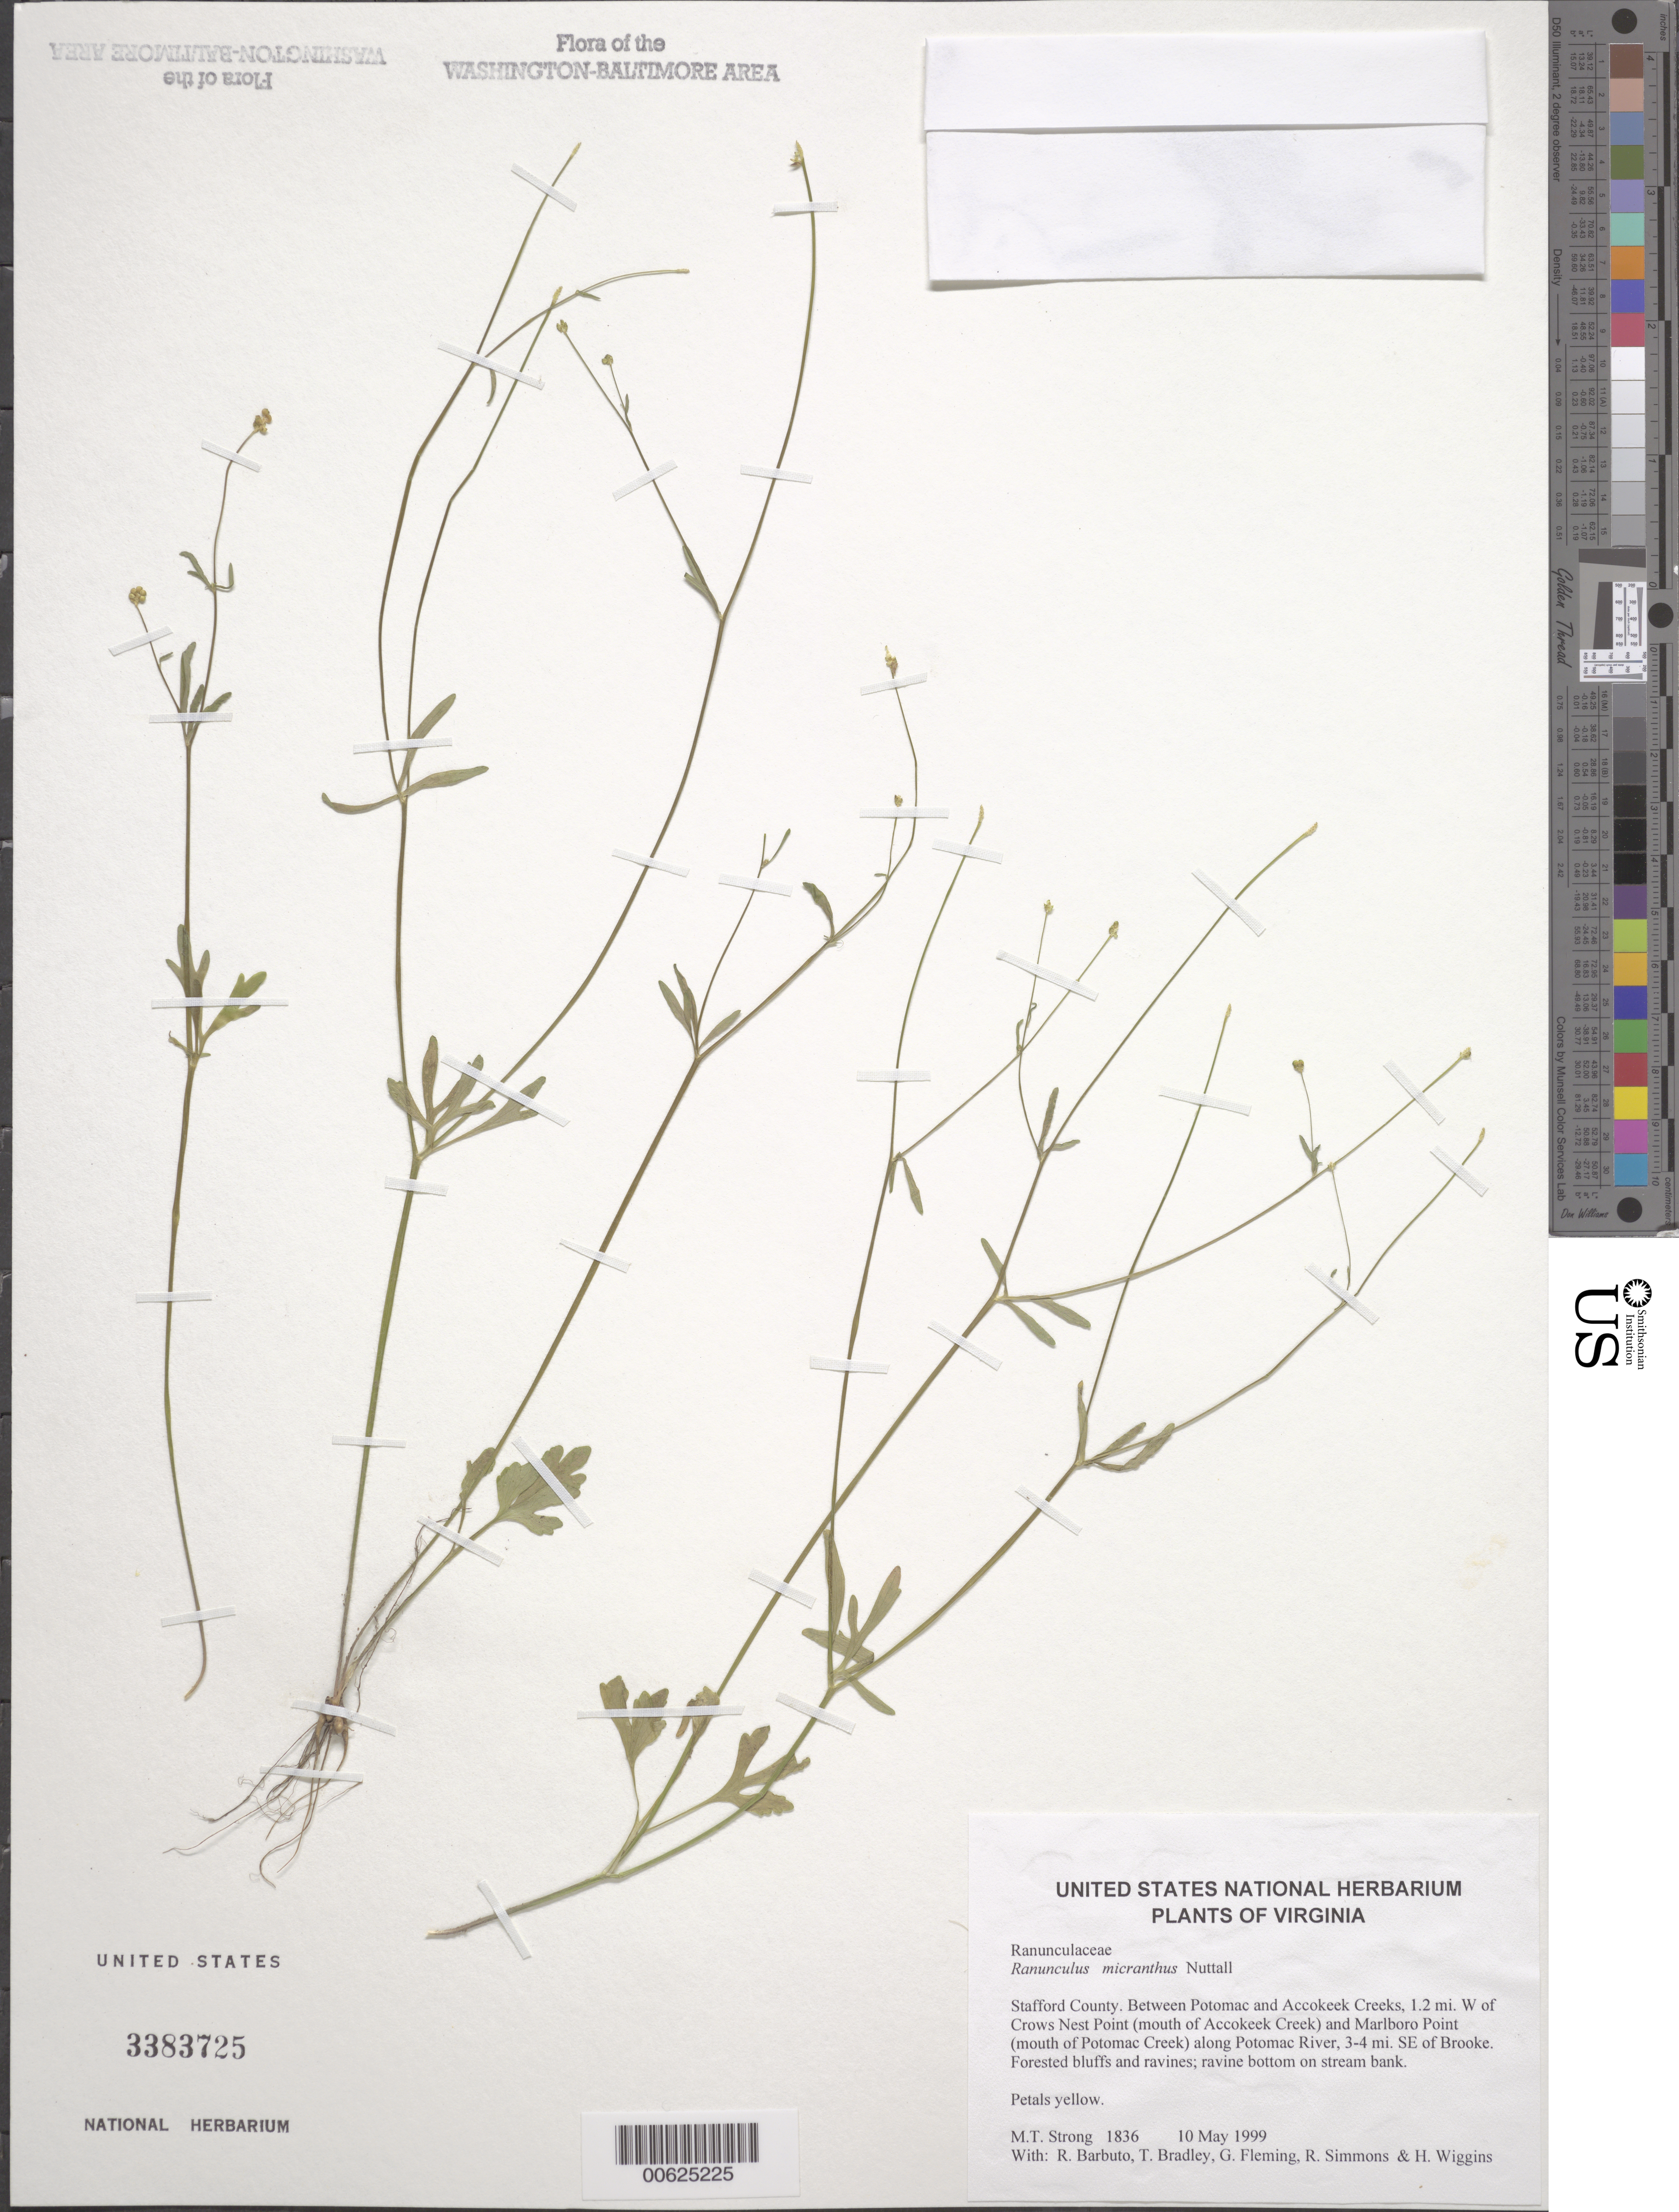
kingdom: Plantae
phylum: Tracheophyta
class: Magnoliopsida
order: Ranunculales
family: Ranunculaceae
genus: Ranunculus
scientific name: Ranunculus micranthus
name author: Nutt.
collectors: M. T. Strong, R. Barbuto, T. Bradley, G. Fleming, R. Simmons & H. Wiggins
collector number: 1836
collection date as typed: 10 May 1999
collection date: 1999-05-10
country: United States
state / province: Virginia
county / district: Stafford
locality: Between Potomac and Accokeek Creeks, 1.2 mi. W of Crows Nest Point (mouth of Accokeek Creek) and Marlboro Point (mouth of Potomac Creek) along Potomac River, 3-4 mi. SE of Brooke.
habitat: Forested bluffs and ravines; ravine bottom on stream bank.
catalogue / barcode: US 3383725